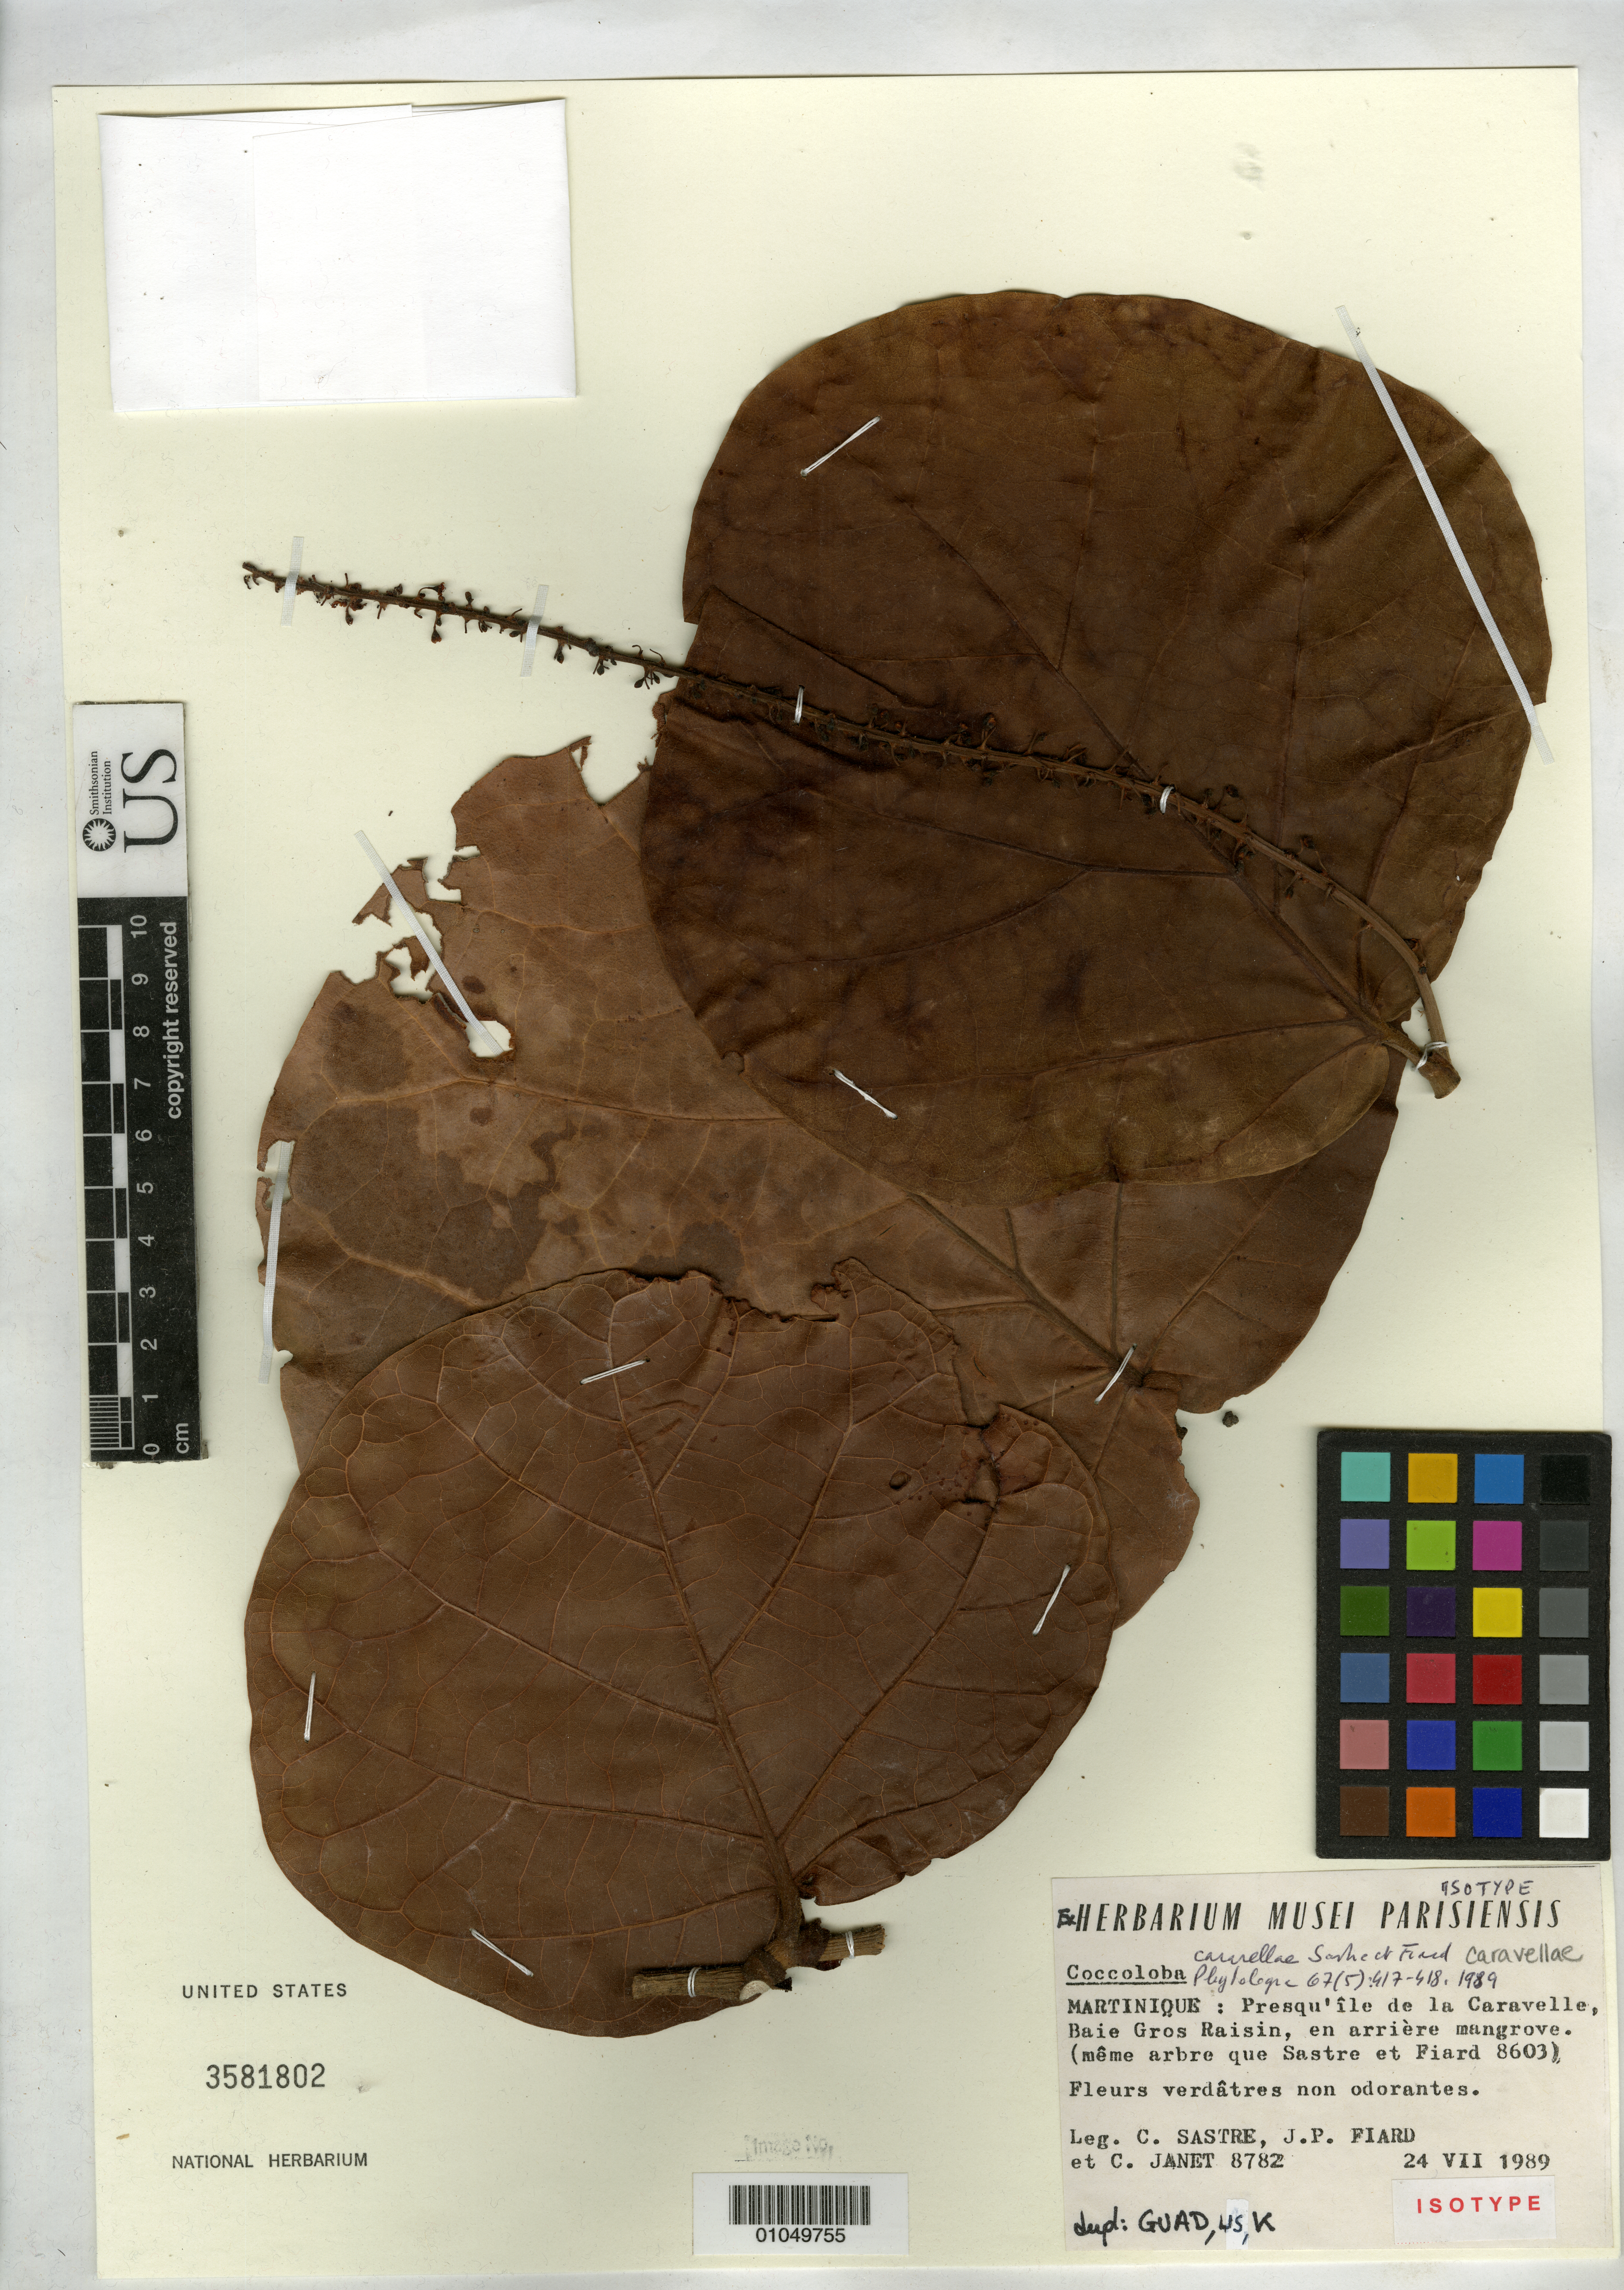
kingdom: Plantae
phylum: Tracheophyta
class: Magnoliopsida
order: Caryophyllales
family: Polygonaceae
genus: Coccoloba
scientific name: Coccoloba caravellae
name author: Sastre & Fiard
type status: Isotype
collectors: C. H. L. Sastre, J.-P. Fiard & C. Janet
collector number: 8782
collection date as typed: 24 Jul 1989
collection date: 1989-07-24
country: Martinique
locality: Presqu'ile de la Caravelle, Baie Gros Raisin, en arrière mangrove.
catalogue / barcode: US 3581802